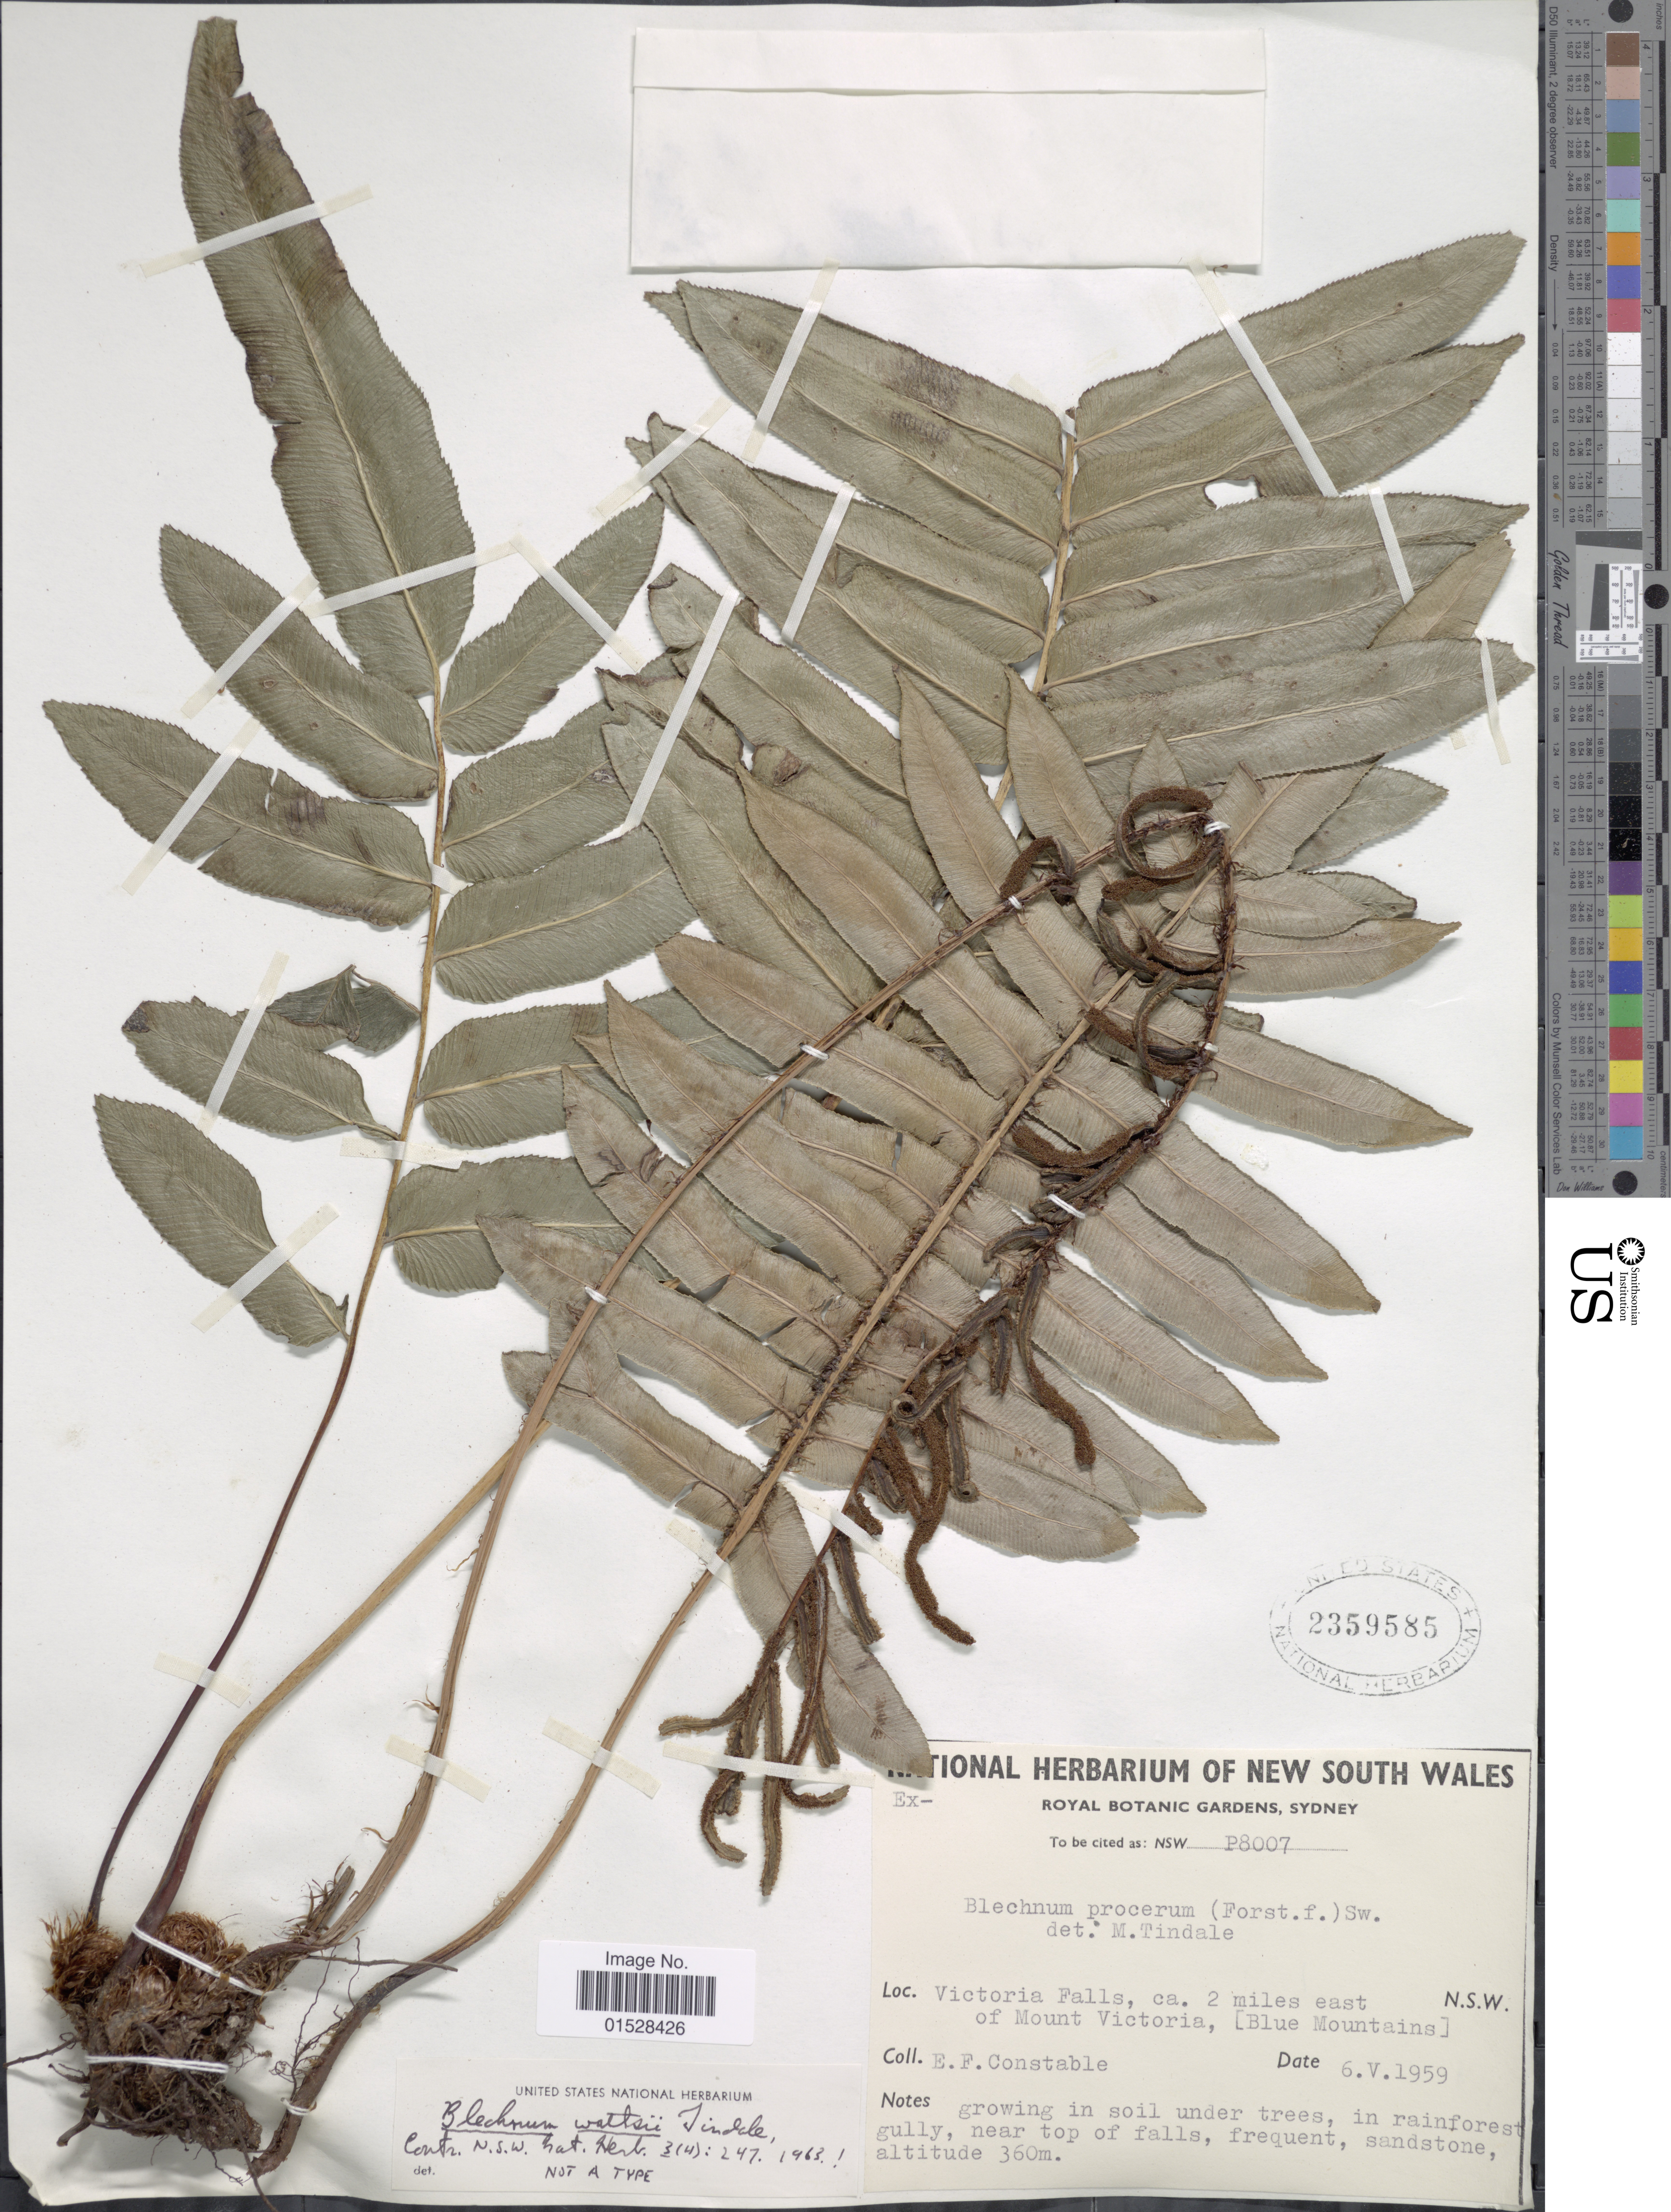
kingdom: Plantae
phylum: Tracheophyta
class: Polypodiopsida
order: Polypodiales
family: Blechnaceae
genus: Blechnum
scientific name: Blechnum wattsii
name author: Tindale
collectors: E. F. Constable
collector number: P8007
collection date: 1959-05-06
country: Australia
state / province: New South Wales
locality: Victoria Falls, ca. 2 miles east of Mount Victoria, (Blue Mountains).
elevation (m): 360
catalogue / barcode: US 2359585